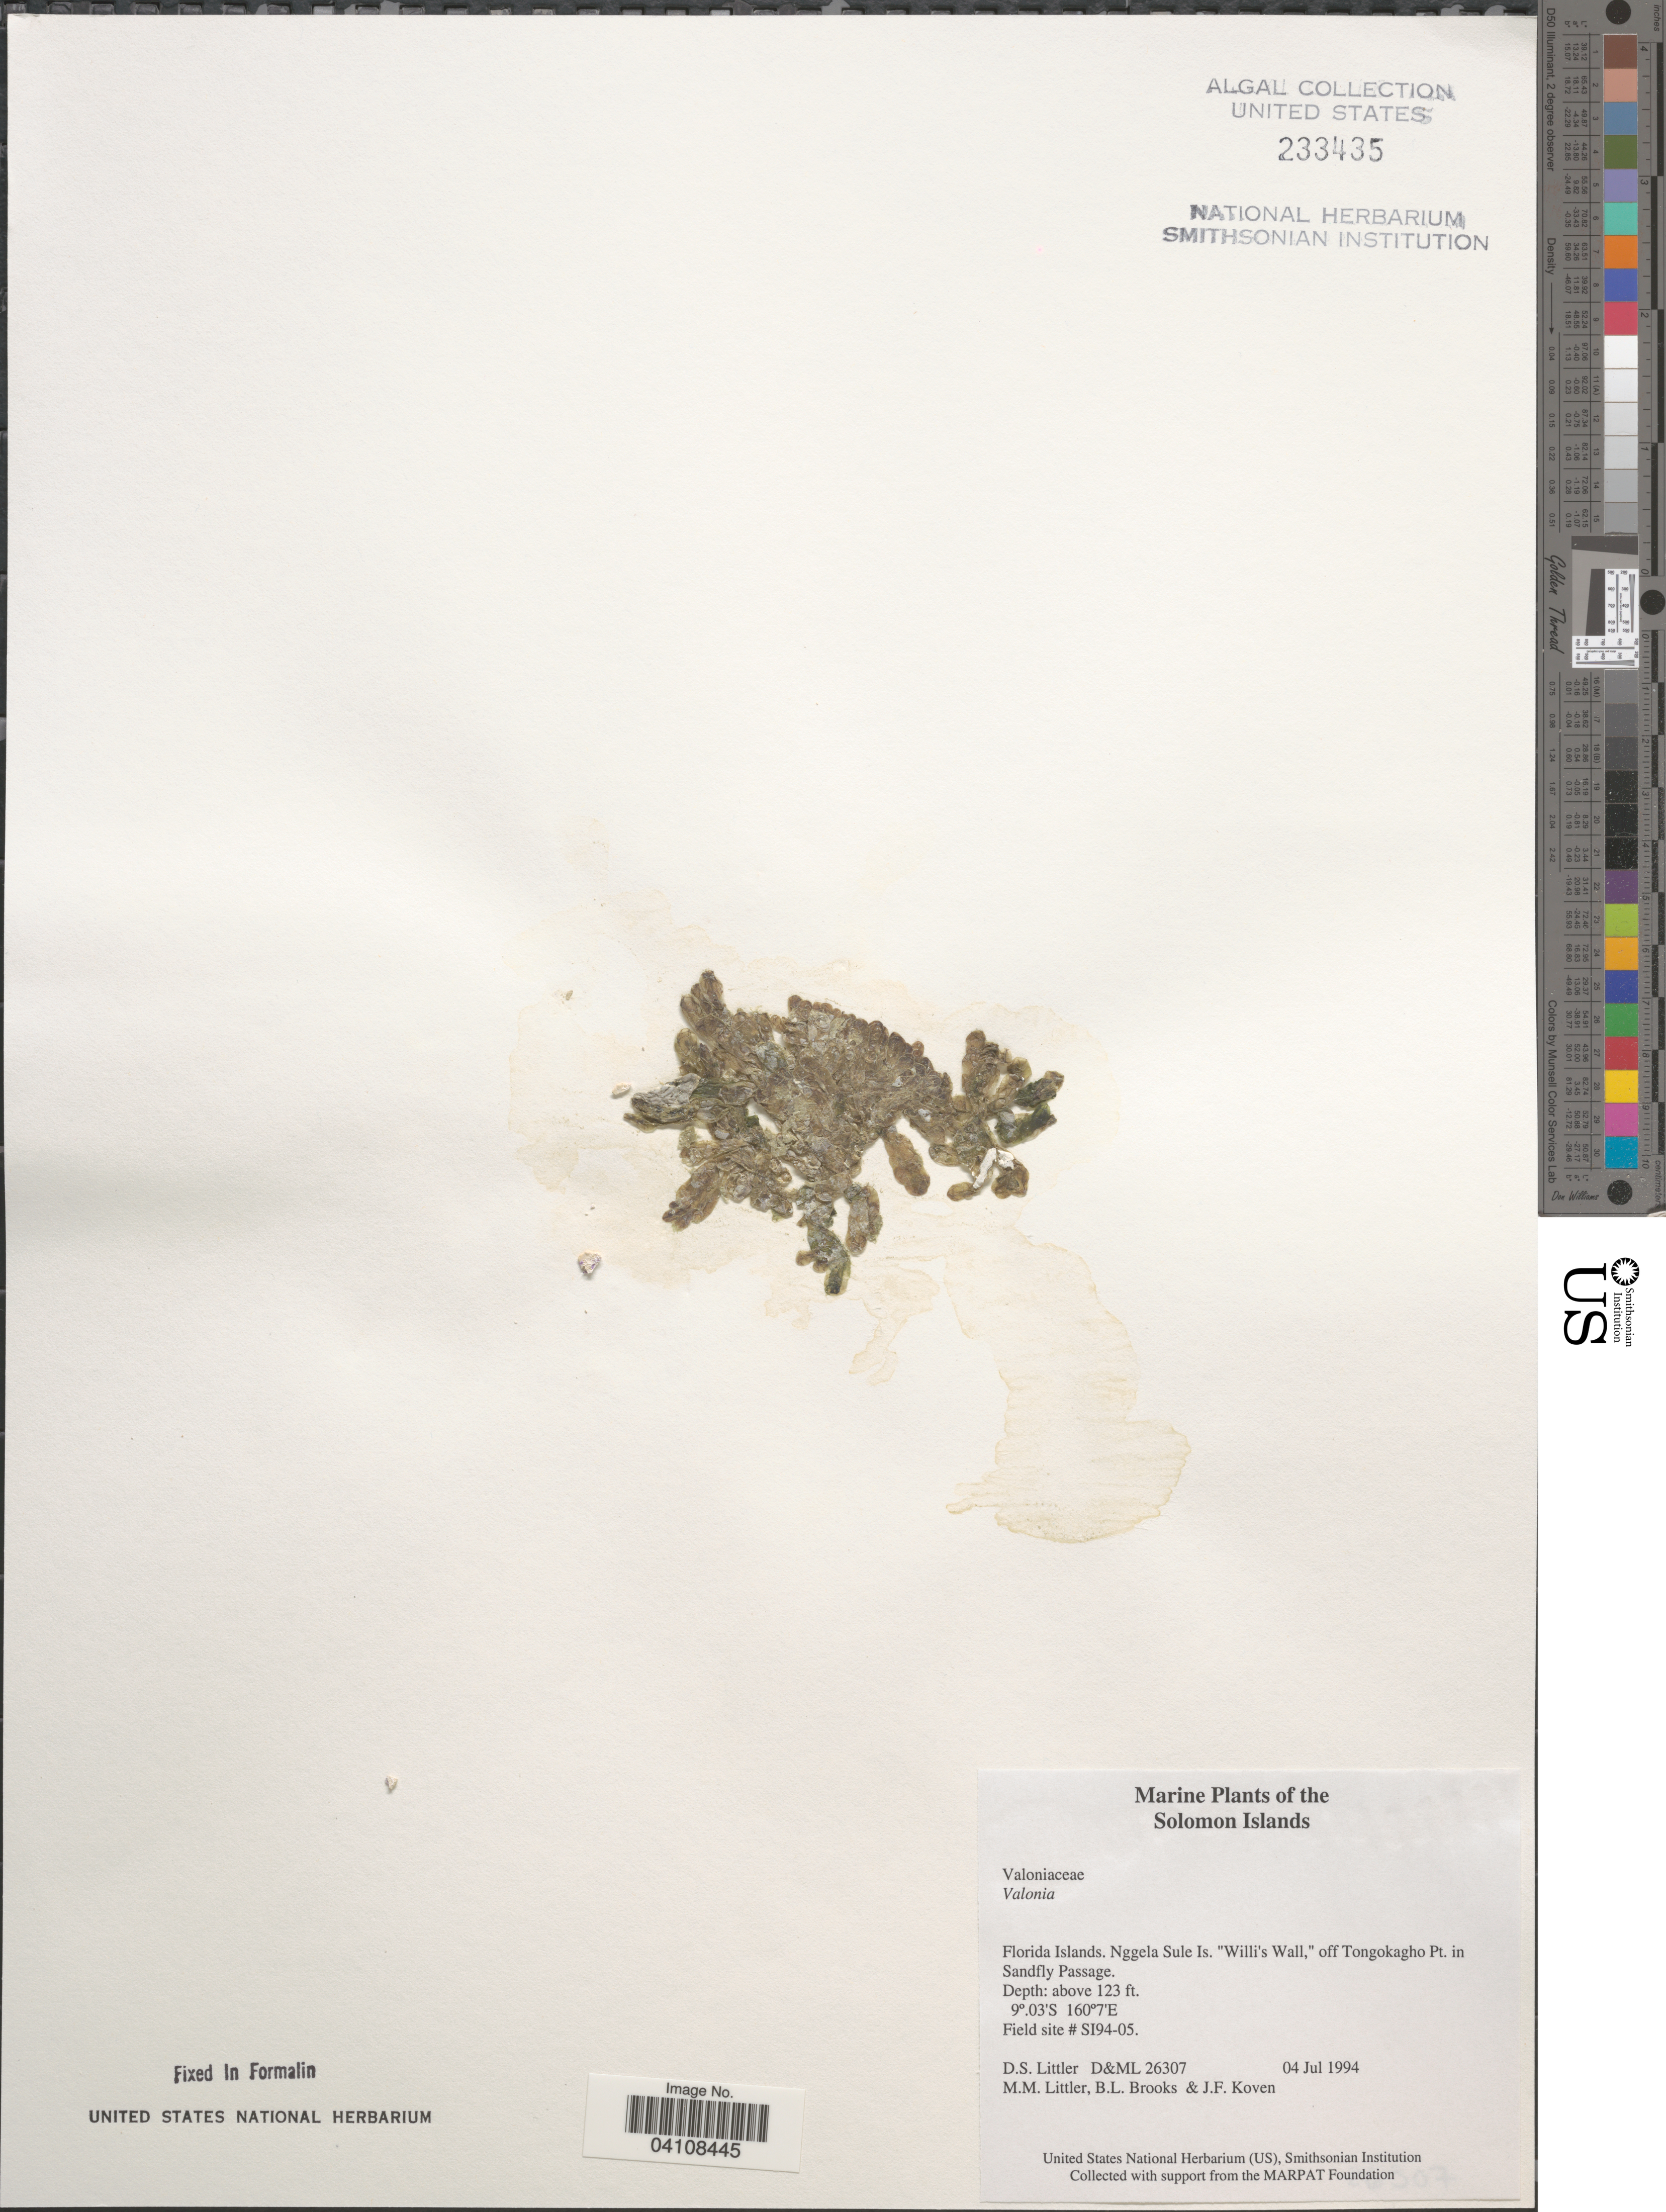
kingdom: Plantae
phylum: Chlorophyta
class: Ulvophyceae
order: Siphonocladales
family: Valoniaceae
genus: Valonia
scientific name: Valonia sp.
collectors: D. S. Littler, B. Brooks & J. Koven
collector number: D&ML26307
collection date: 1994-07-04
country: Solomon Islands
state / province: Solomon Islands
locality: Florida Islands. Nggela Sule Is. "Willi's Wall", off Tongokagho Pt. in Sandfly Passage. Field site # SI94-05.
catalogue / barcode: US 233435